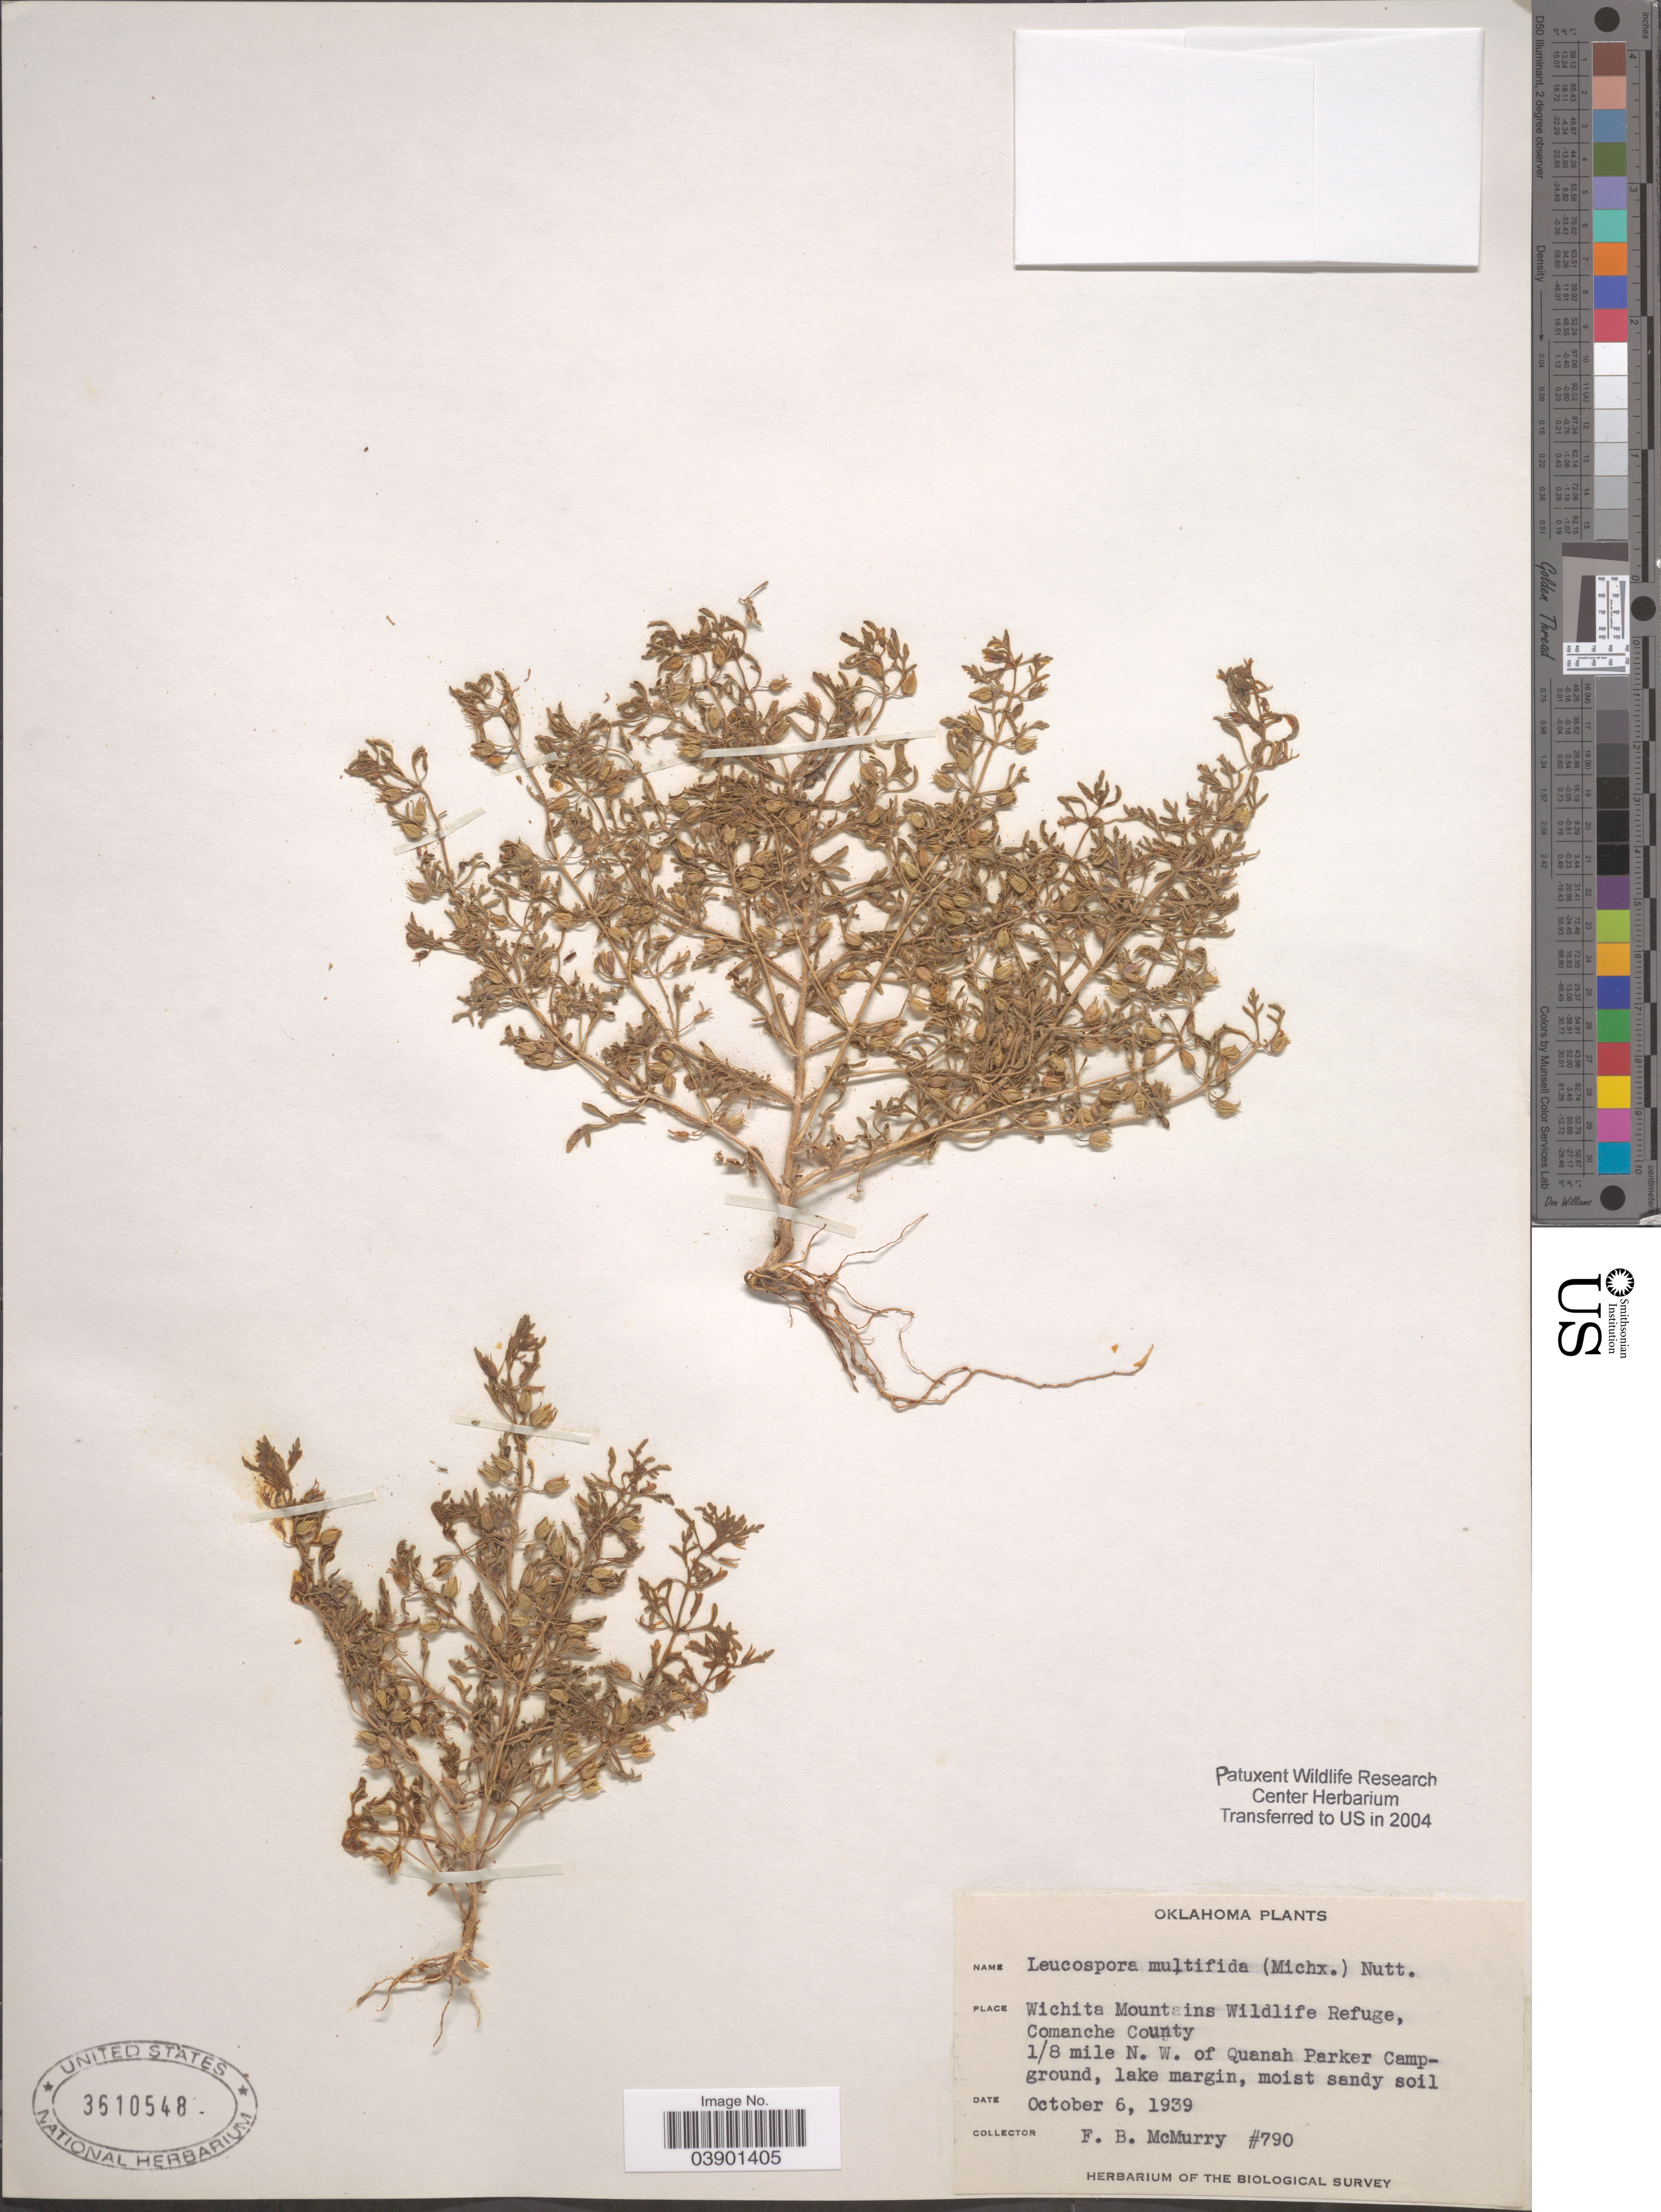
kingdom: Plantae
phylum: Tracheophyta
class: Magnoliopsida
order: Lamiales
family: Plantaginaceae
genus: Leucospora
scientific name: Leucospora multifida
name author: (Michx.) Nutt.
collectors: F. B. McMurry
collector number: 790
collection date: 1939-10-06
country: United States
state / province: Oklahoma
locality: Wichita Mountains Wildlife Refuge, Comanche County. ⅛ mile N. W. of Quanah Parker Campground, lake margin.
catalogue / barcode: US 3610548